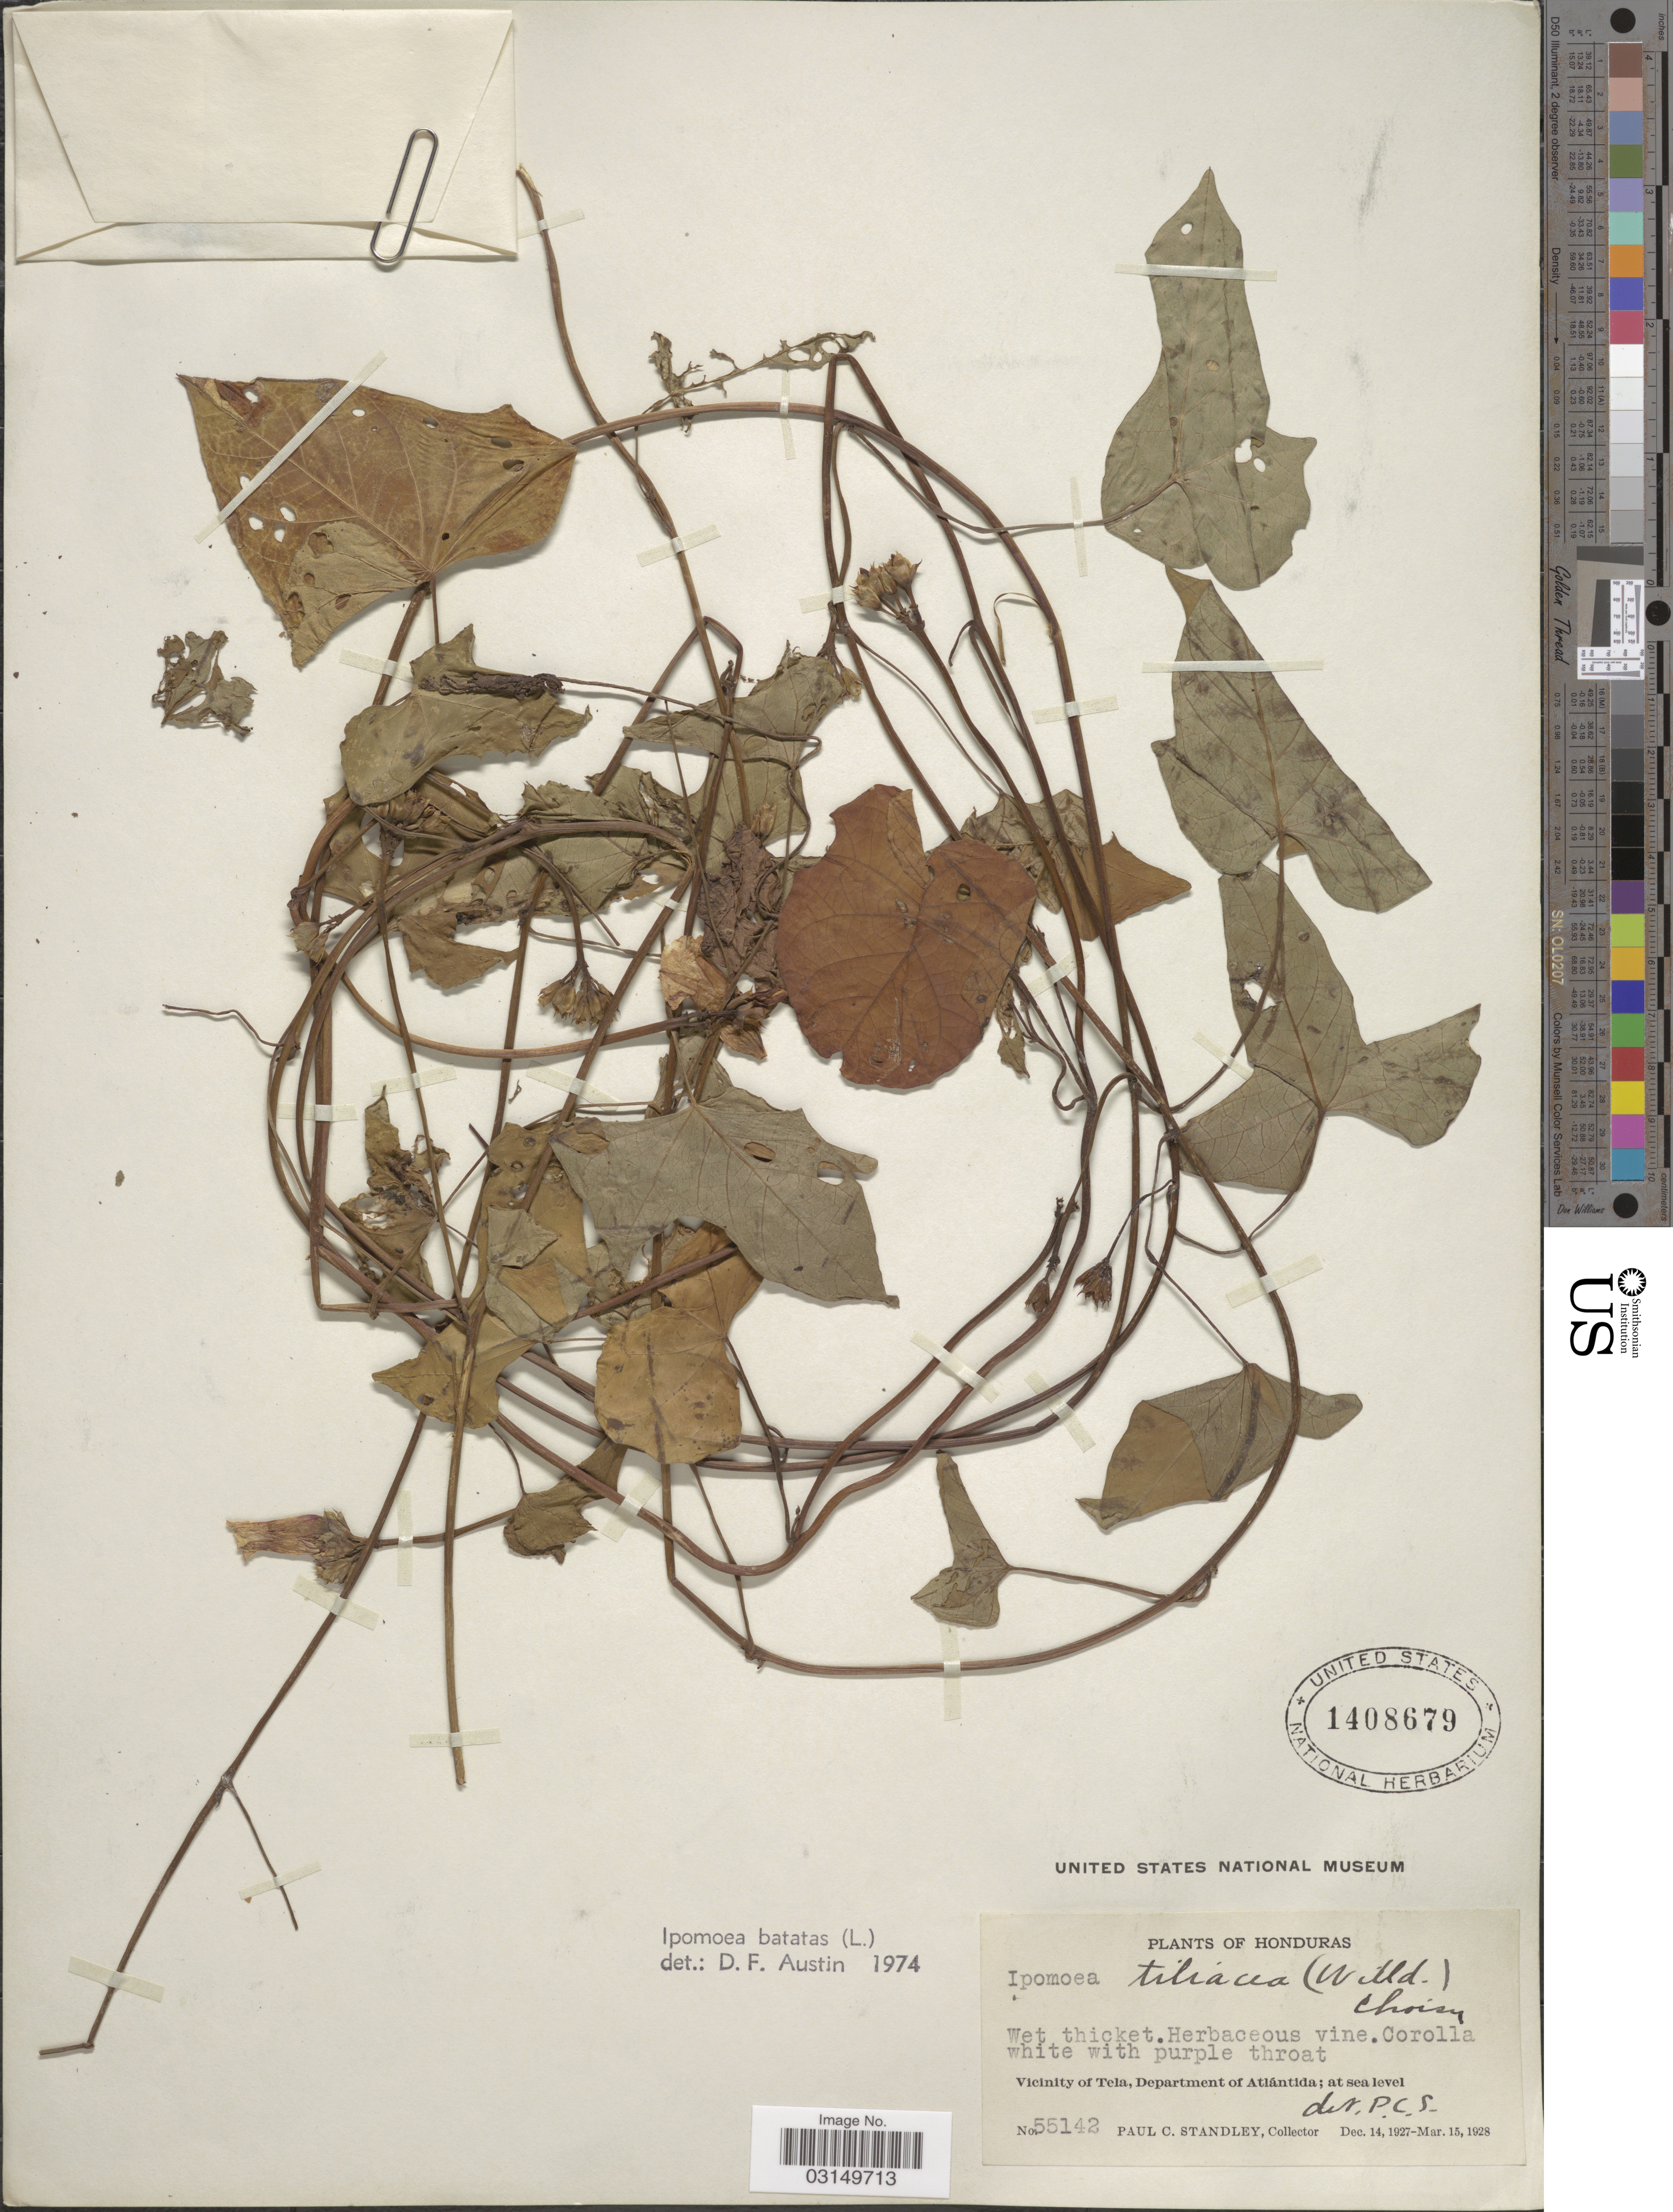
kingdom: Plantae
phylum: Tracheophyta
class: Magnoliopsida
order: Solanales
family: Convolvulaceae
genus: Ipomoea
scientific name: Ipomoea batatas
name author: (L.) Lam.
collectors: P. C. Standley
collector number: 55142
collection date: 1927-12-14/1928-03-15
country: Honduras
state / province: Atlántida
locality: Vicinity of Tela, Department of Atlántida.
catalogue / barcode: US 1408679